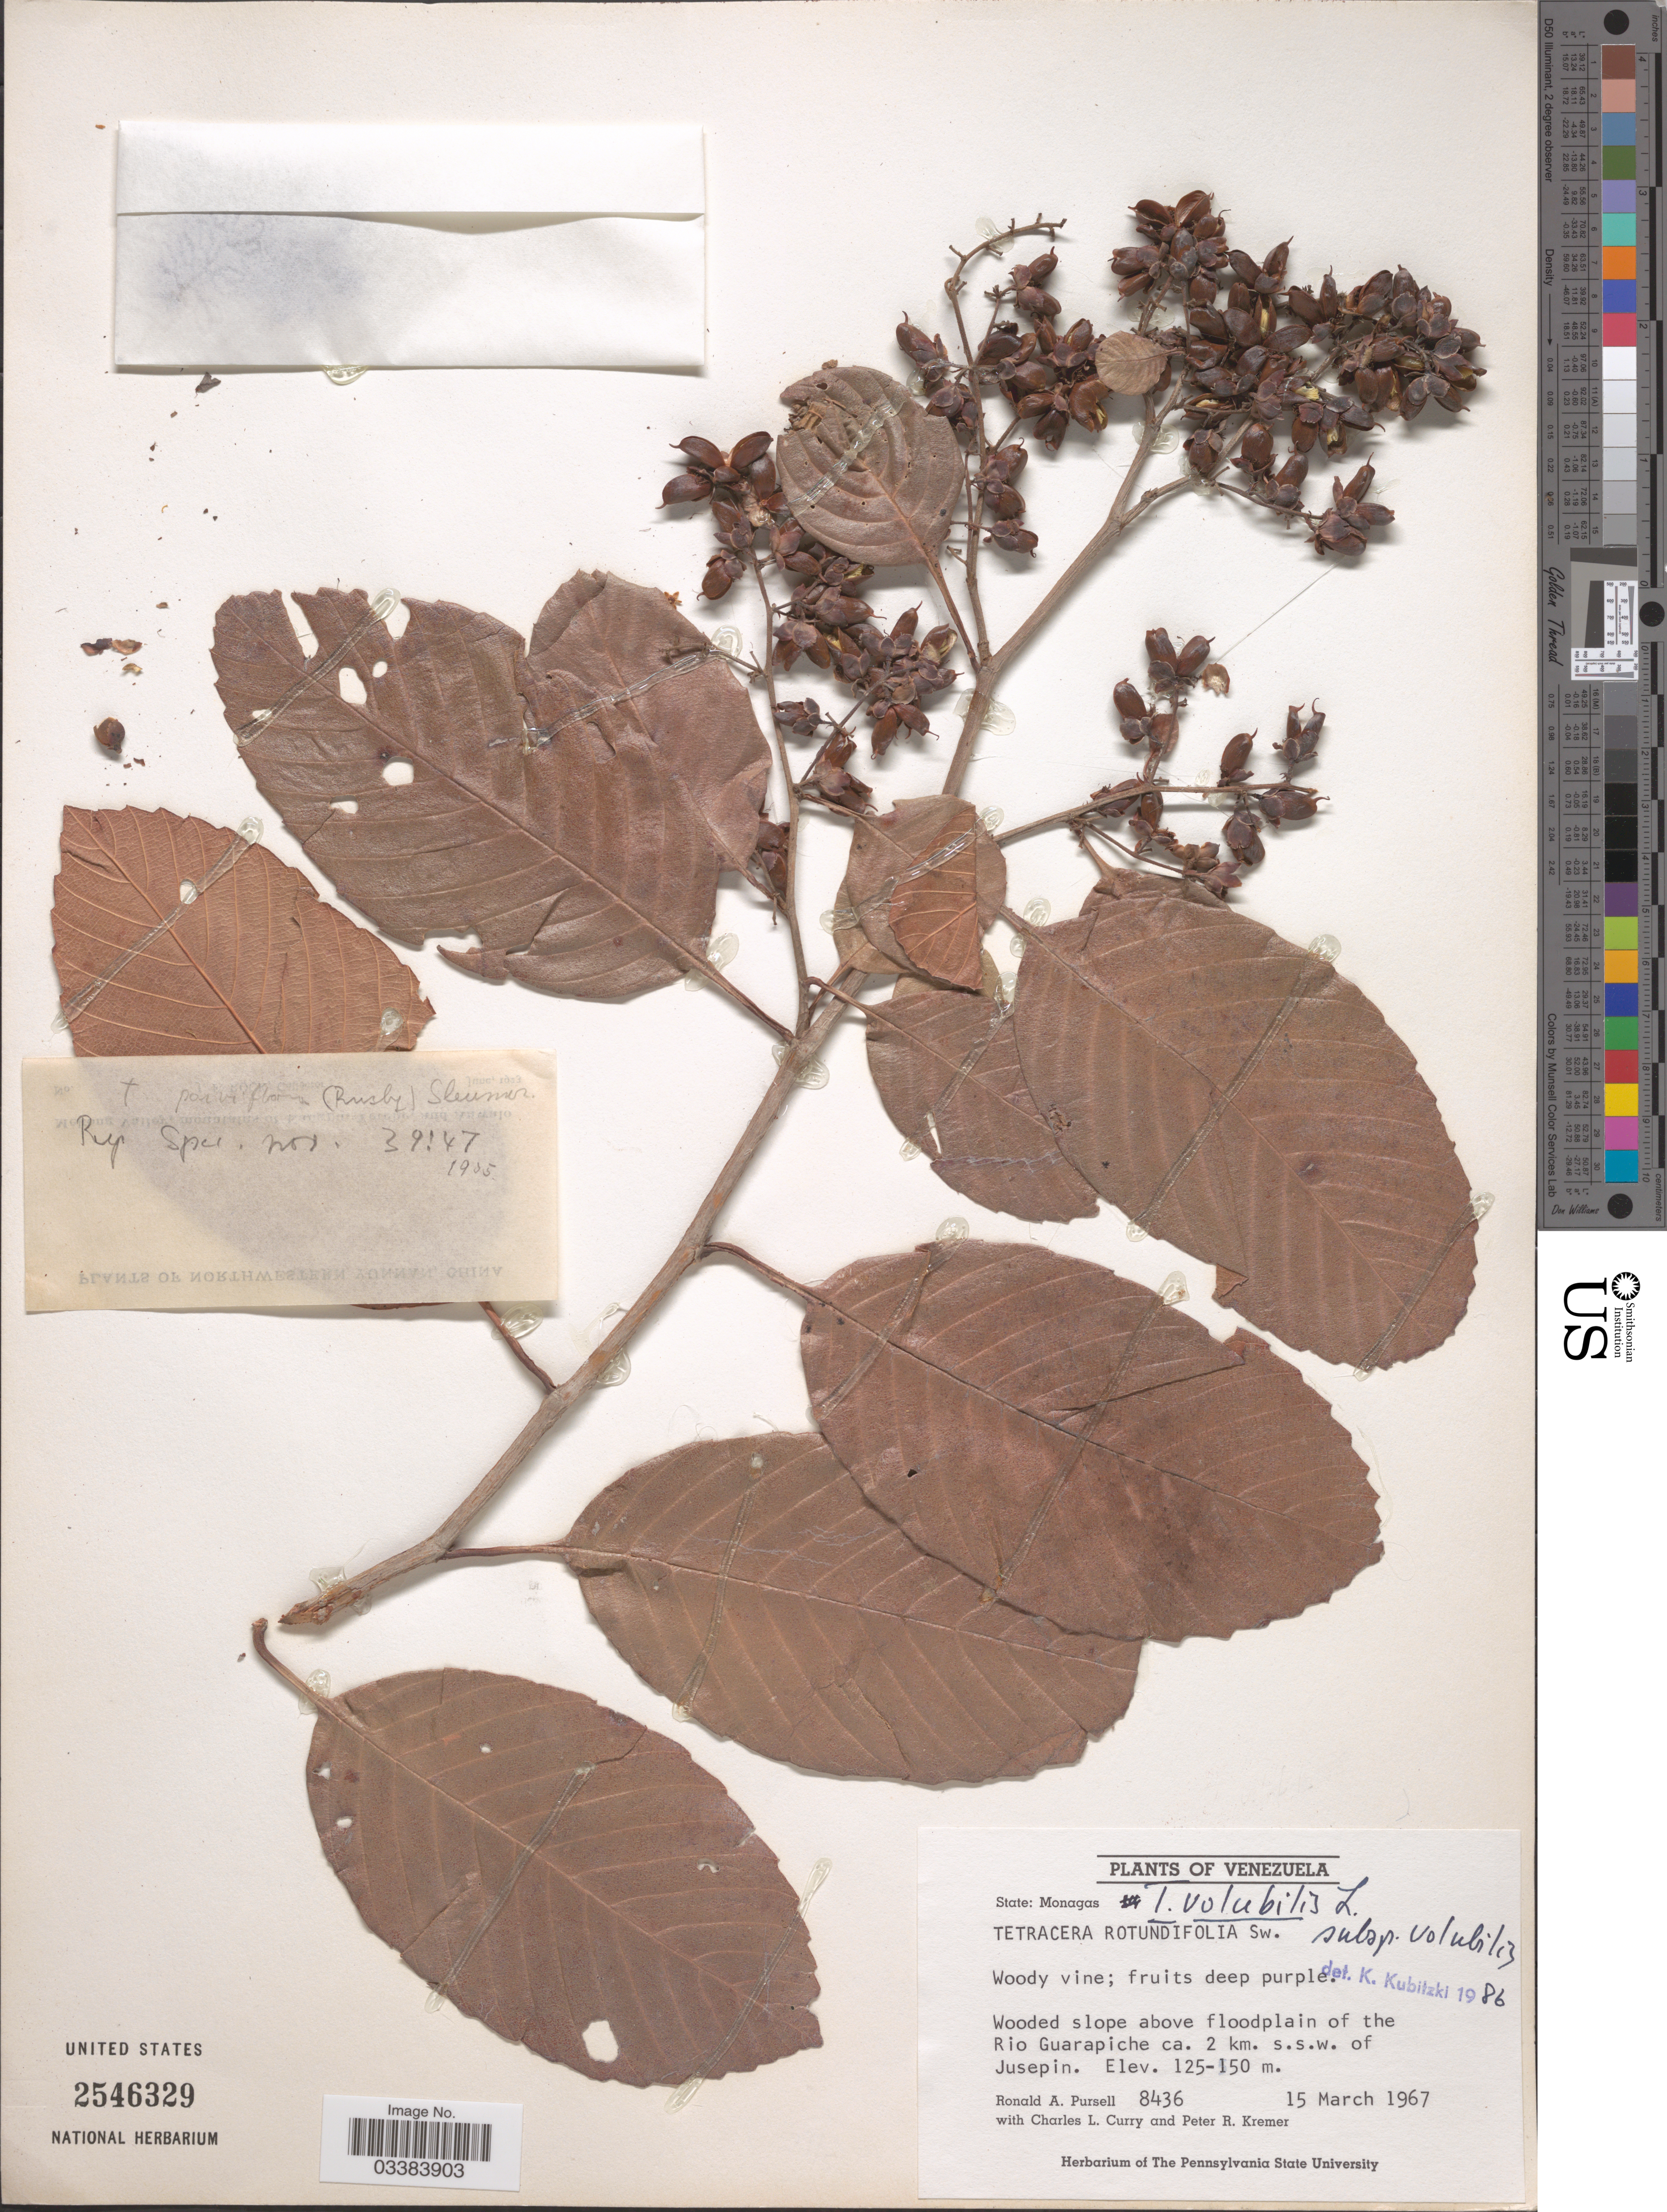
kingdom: Plantae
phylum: Tracheophyta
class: Magnoliopsida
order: Dilleniales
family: Dilleniaceae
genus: Tetracera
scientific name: Tetracera volubilis subsp. volubilis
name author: L.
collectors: R. A. Pursell, C. L. Curry & P. Kremer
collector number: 8436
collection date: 1967-03-15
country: Venezuela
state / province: Monagas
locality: Wooded slope above floodplain of the Rio Guarapiche ca. 2 km. s.s.w. of Jusepin.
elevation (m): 125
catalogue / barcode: US 2546329